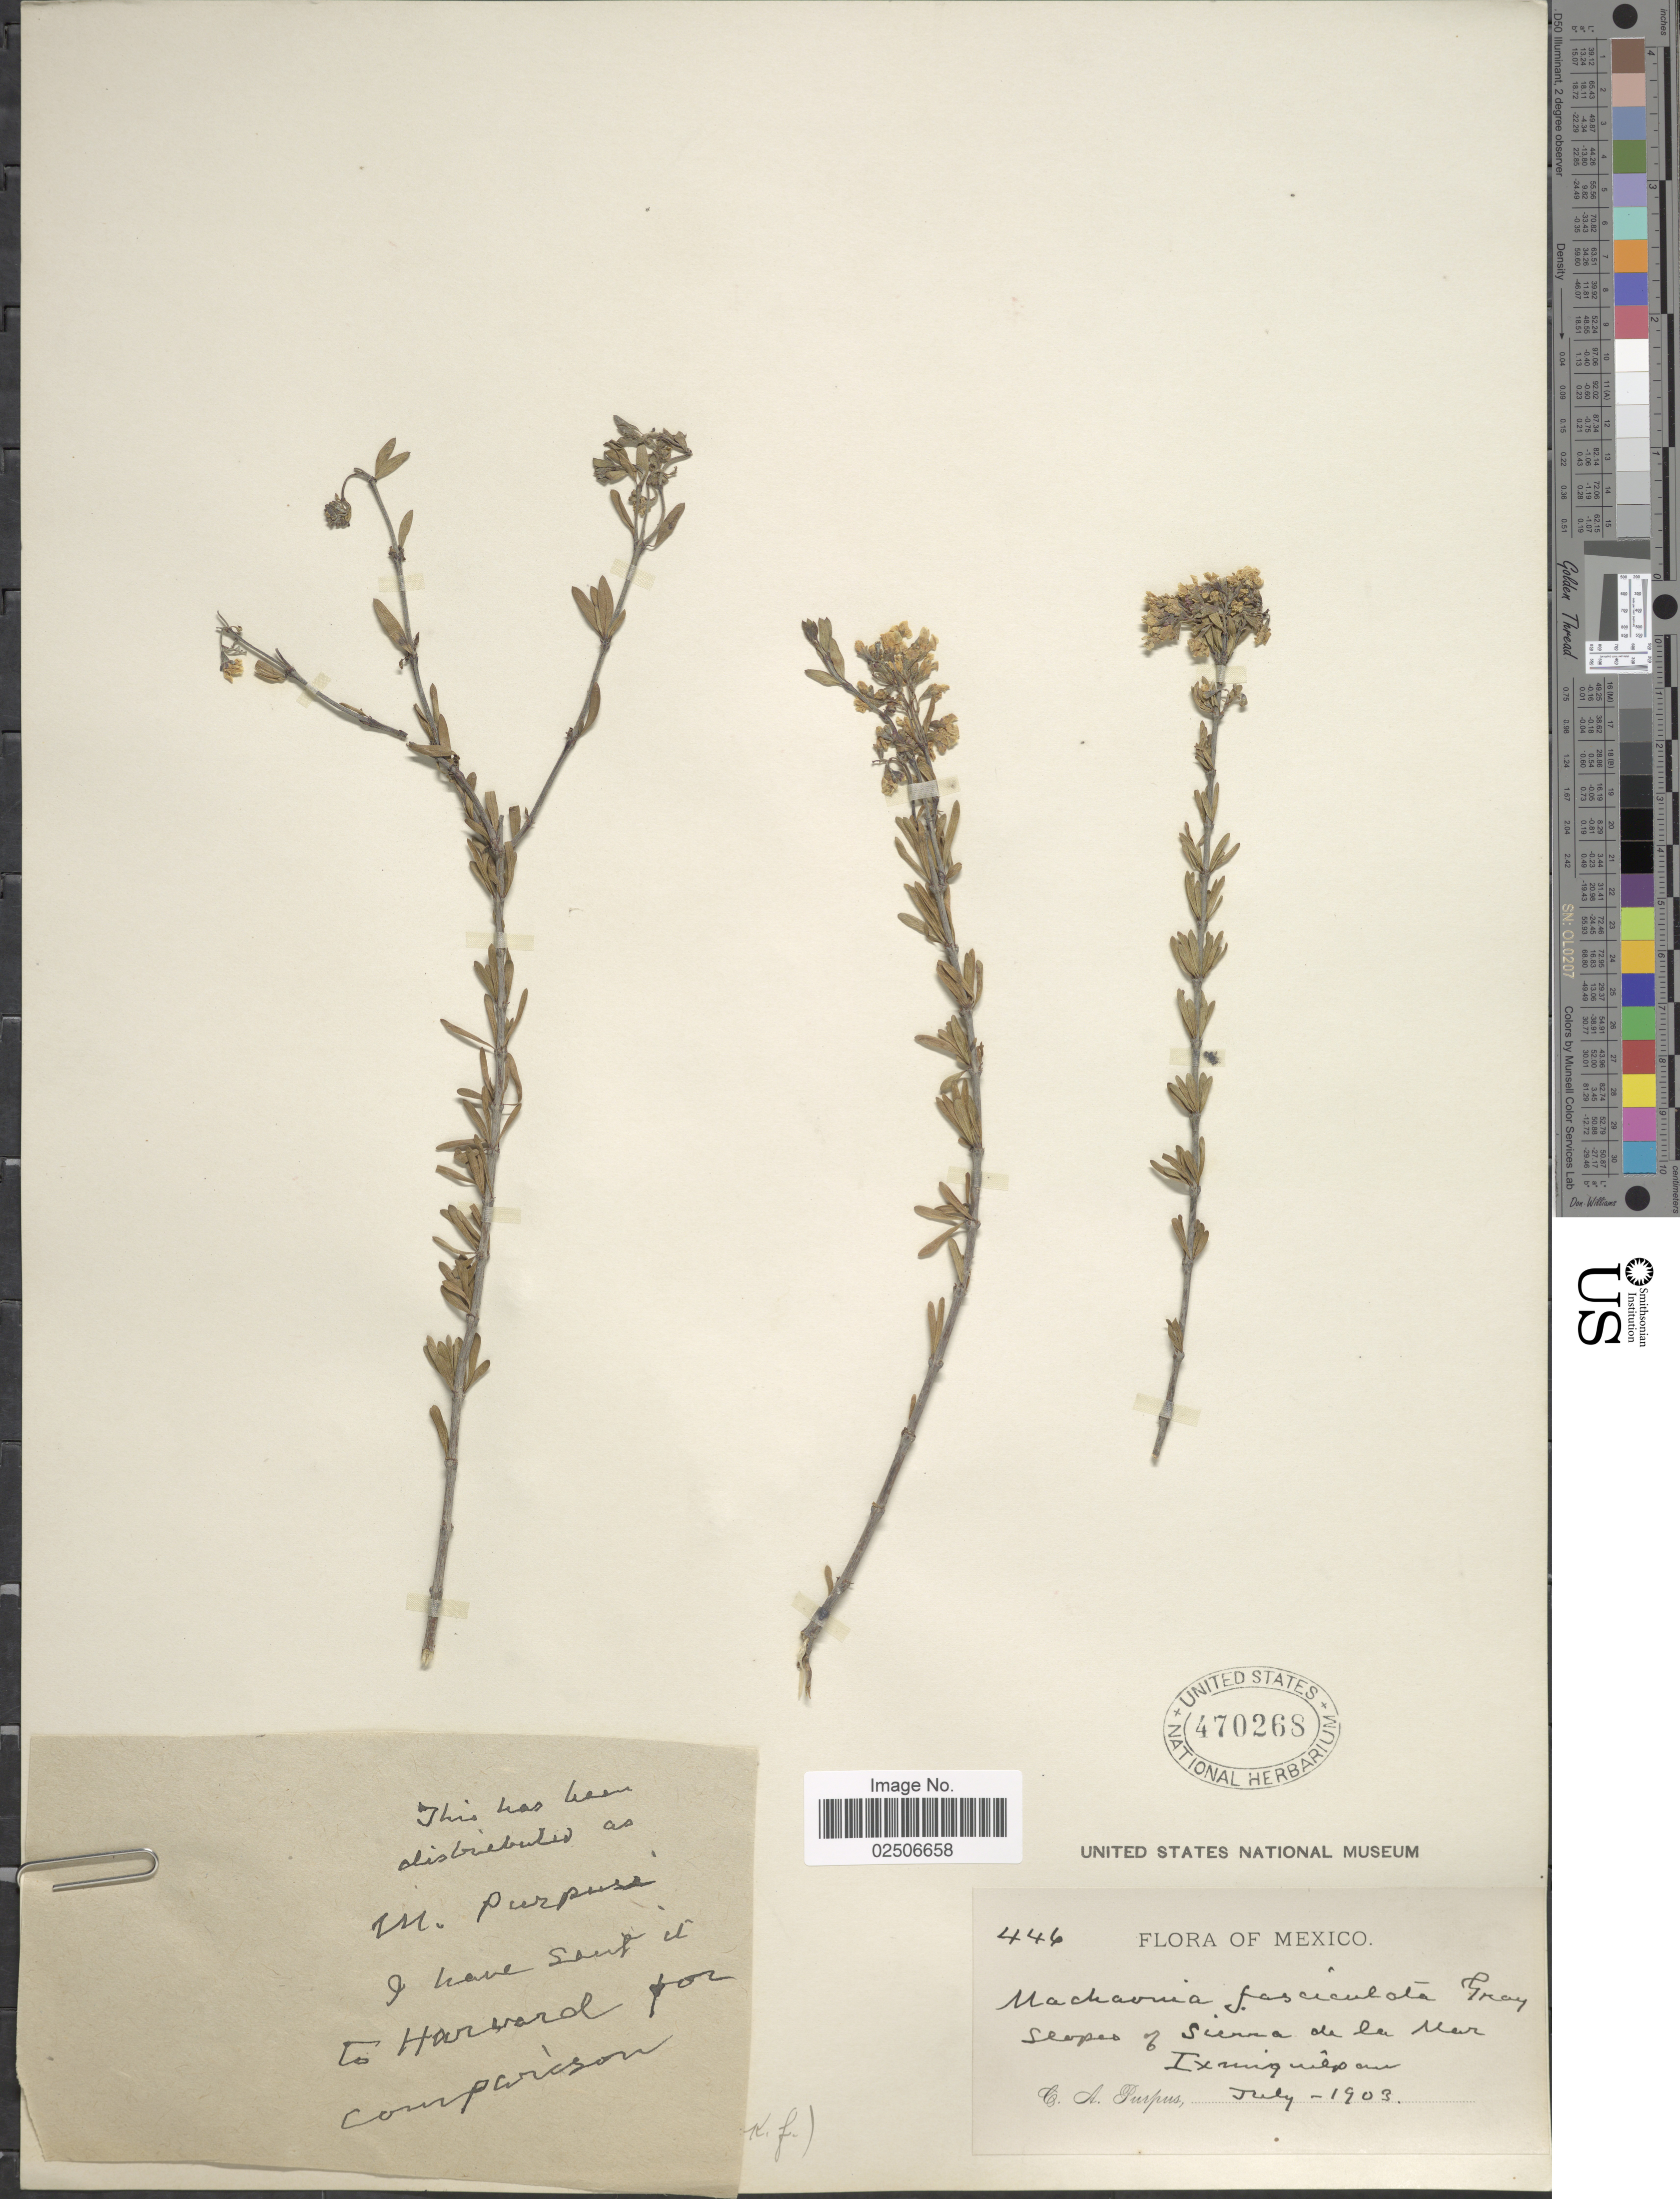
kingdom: Plantae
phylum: Tracheophyta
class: Magnoliopsida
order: Gentianales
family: Rubiaceae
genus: Machaonia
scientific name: Machaonia coulteri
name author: (Hook. f. ex Benth. & Hook.) Standl.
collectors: C. A. Purpus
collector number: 446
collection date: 1903-07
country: Mexico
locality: Slopes of Sierra de la Mar Ixmiquilpan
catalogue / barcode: US 470268